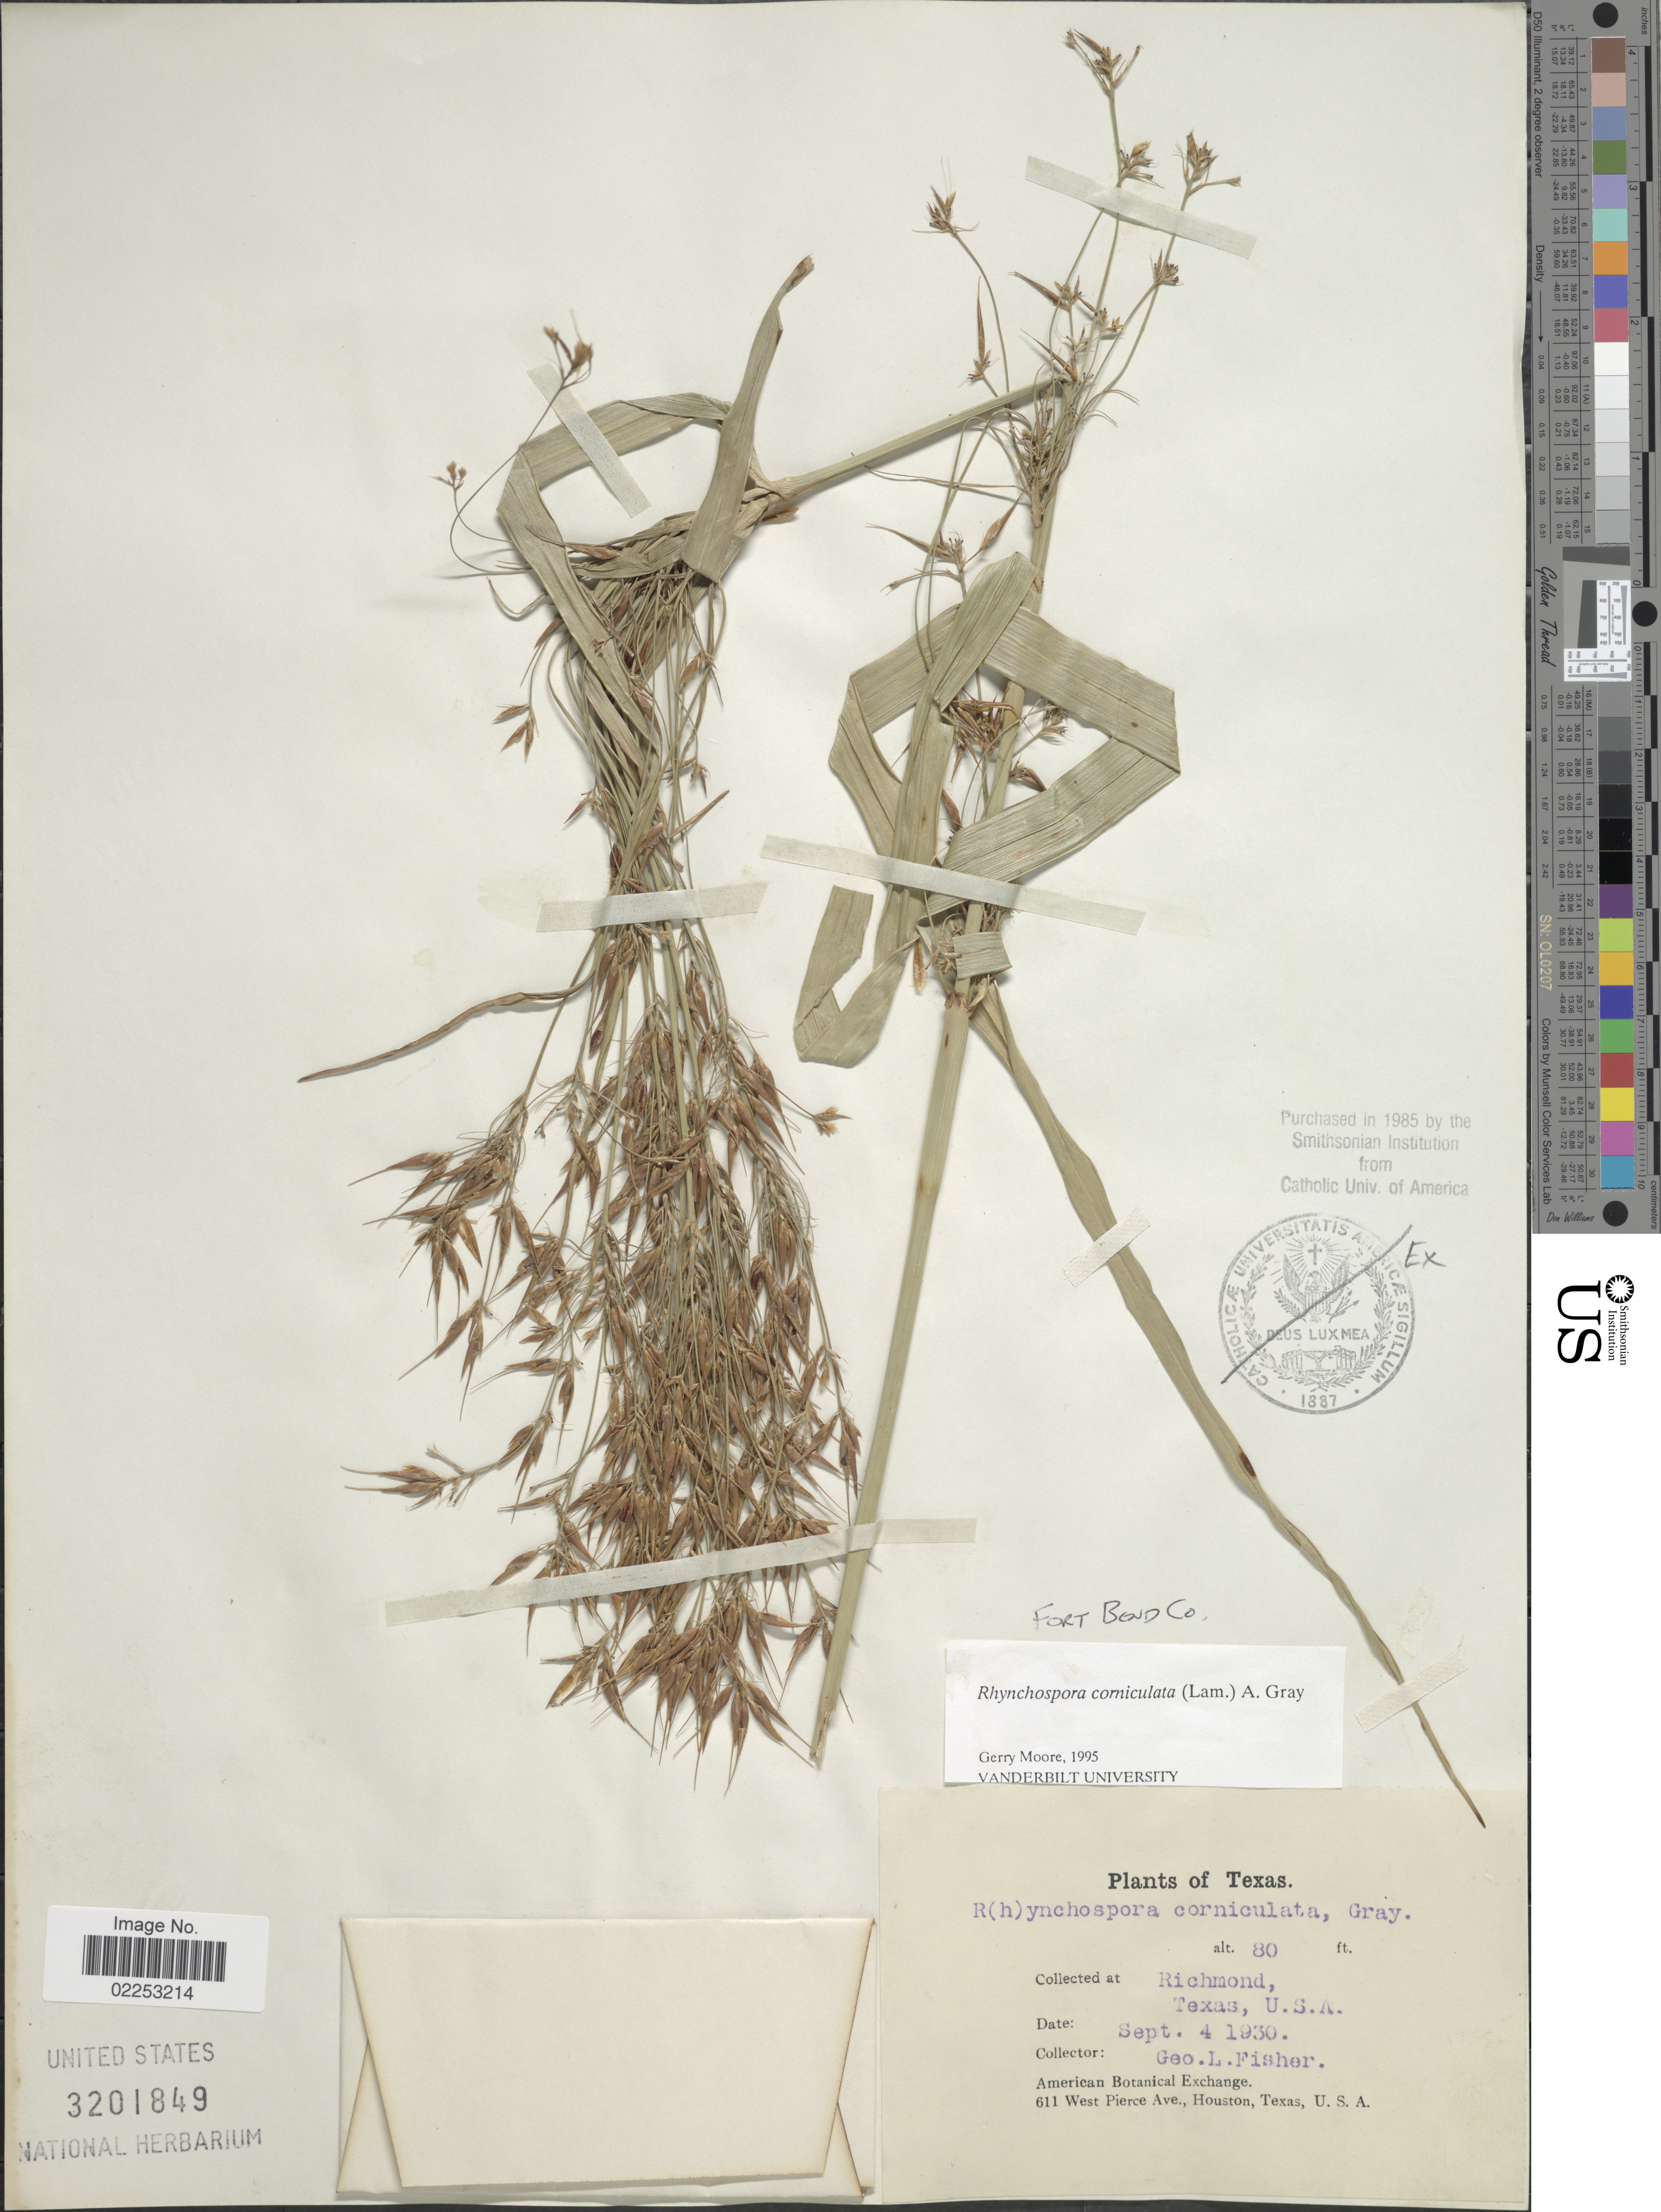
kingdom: Plantae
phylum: Tracheophyta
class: Liliopsida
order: Poales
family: Cyperaceae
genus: Rhynchospora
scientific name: Rhynchospora corniculata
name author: (Lam.) A. Gray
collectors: G. L. Fisher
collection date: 1930-09-04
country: United States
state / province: Texas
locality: Fort Bond Co. Richmond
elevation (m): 24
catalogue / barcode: US 3201849